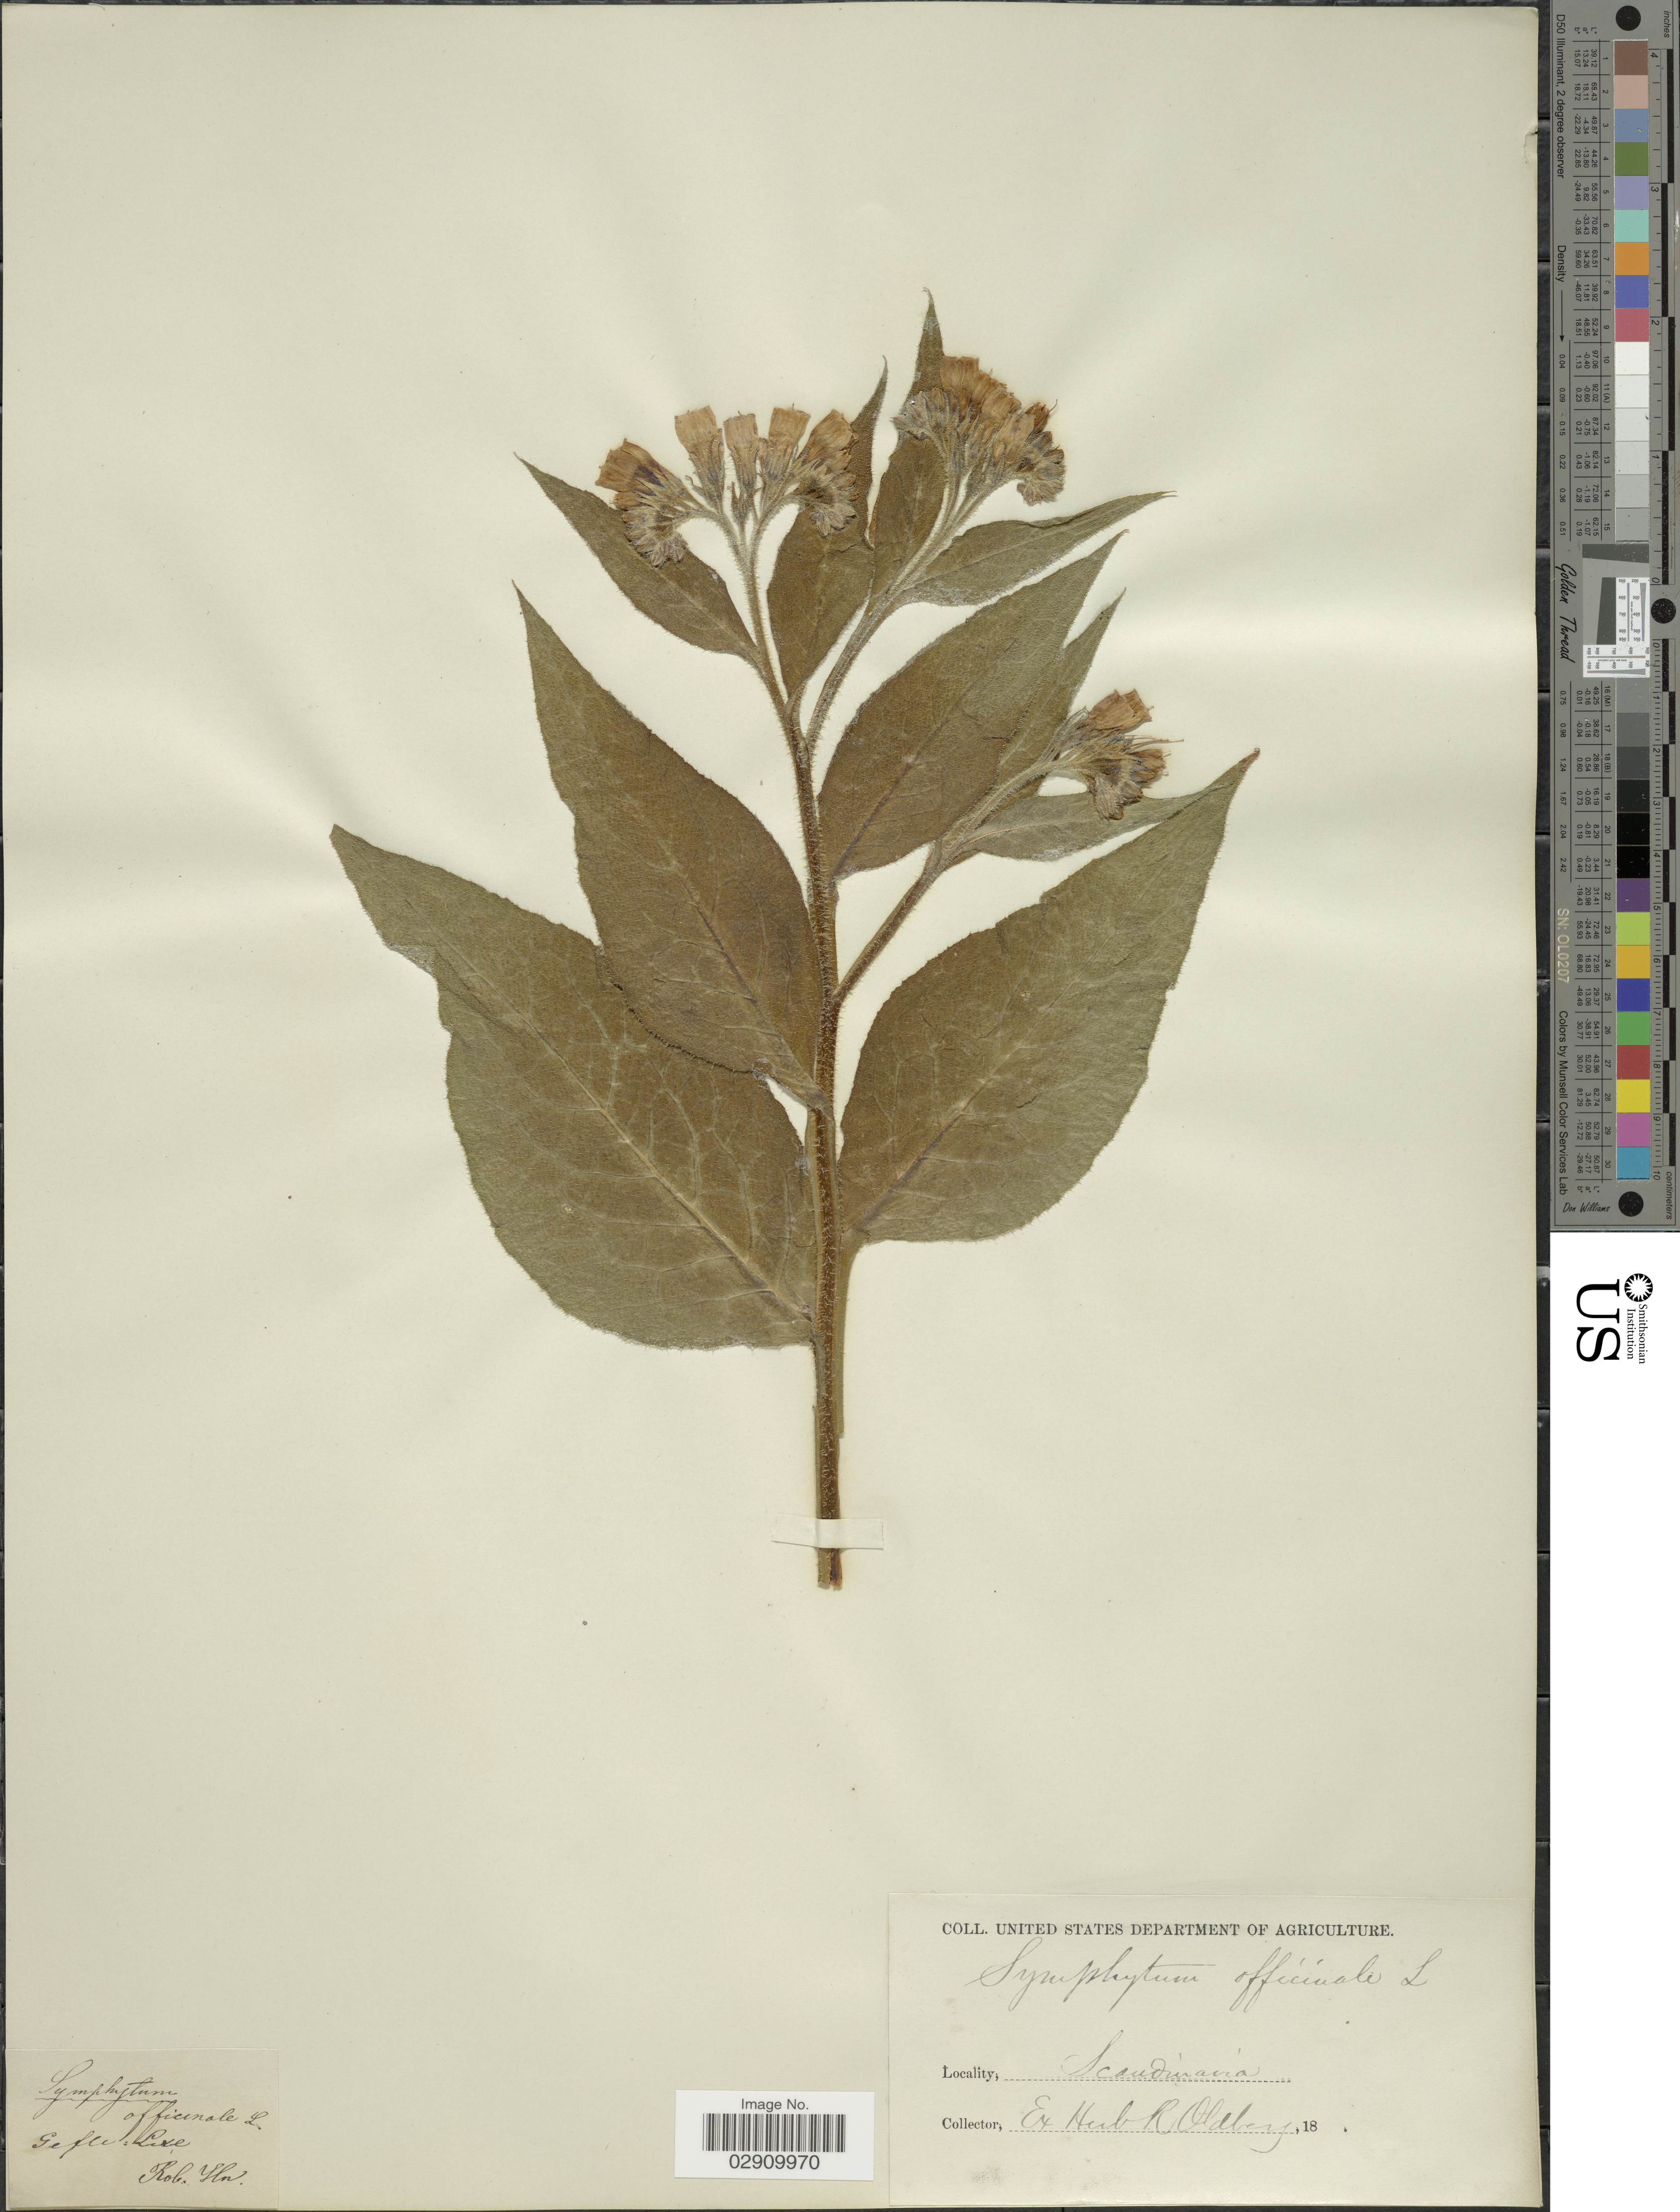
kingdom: Plantae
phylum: Tracheophyta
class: Magnoliopsida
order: Boraginales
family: Boraginaceae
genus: Symphytum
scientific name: Symphytum officinale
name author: L.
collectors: ex herb. R. Oldberg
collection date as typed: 18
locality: Scandinavia, Gefu, Lixe.